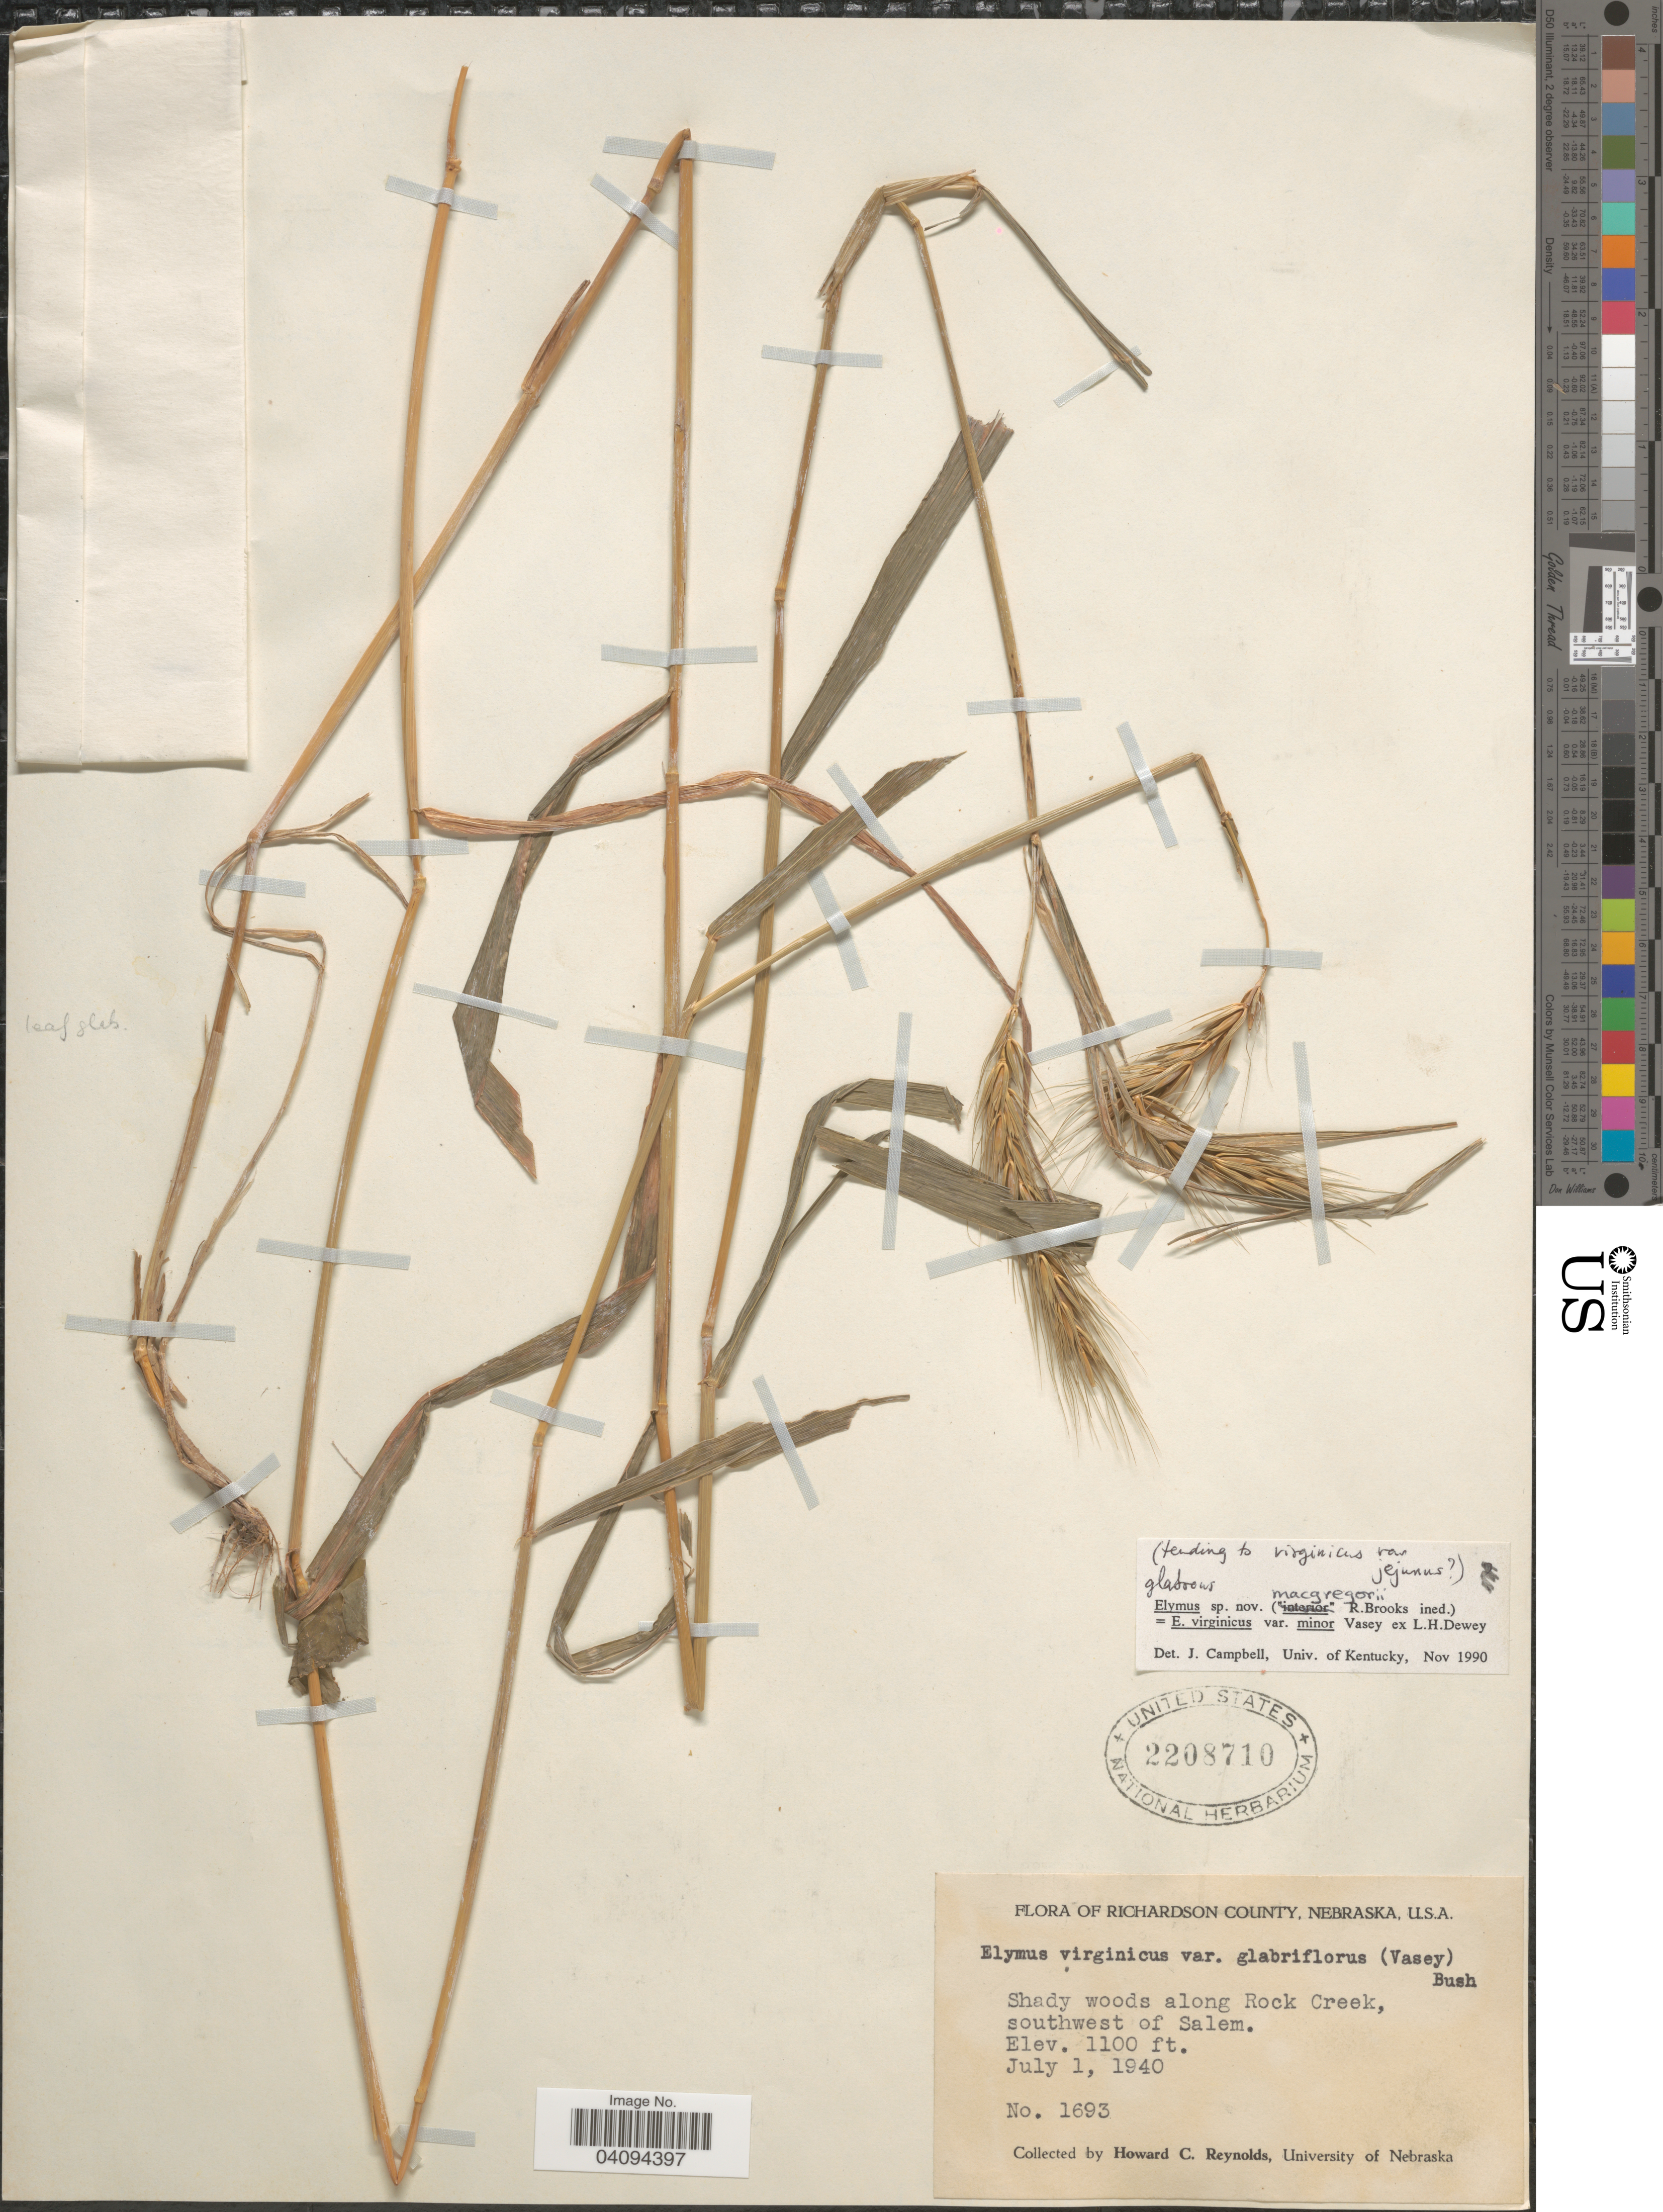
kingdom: Plantae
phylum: Tracheophyta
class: Liliopsida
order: Poales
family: Poaceae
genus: Elymus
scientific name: Elymus macgregorii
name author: R.E. Brooks & J.J.N. Campb.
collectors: H. Reynolds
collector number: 1693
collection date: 1940-07-01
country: United States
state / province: Nebraska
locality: Richardson County. Shady woods along Rock Creek, southwest of Salem.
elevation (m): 335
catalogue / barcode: US 2208710